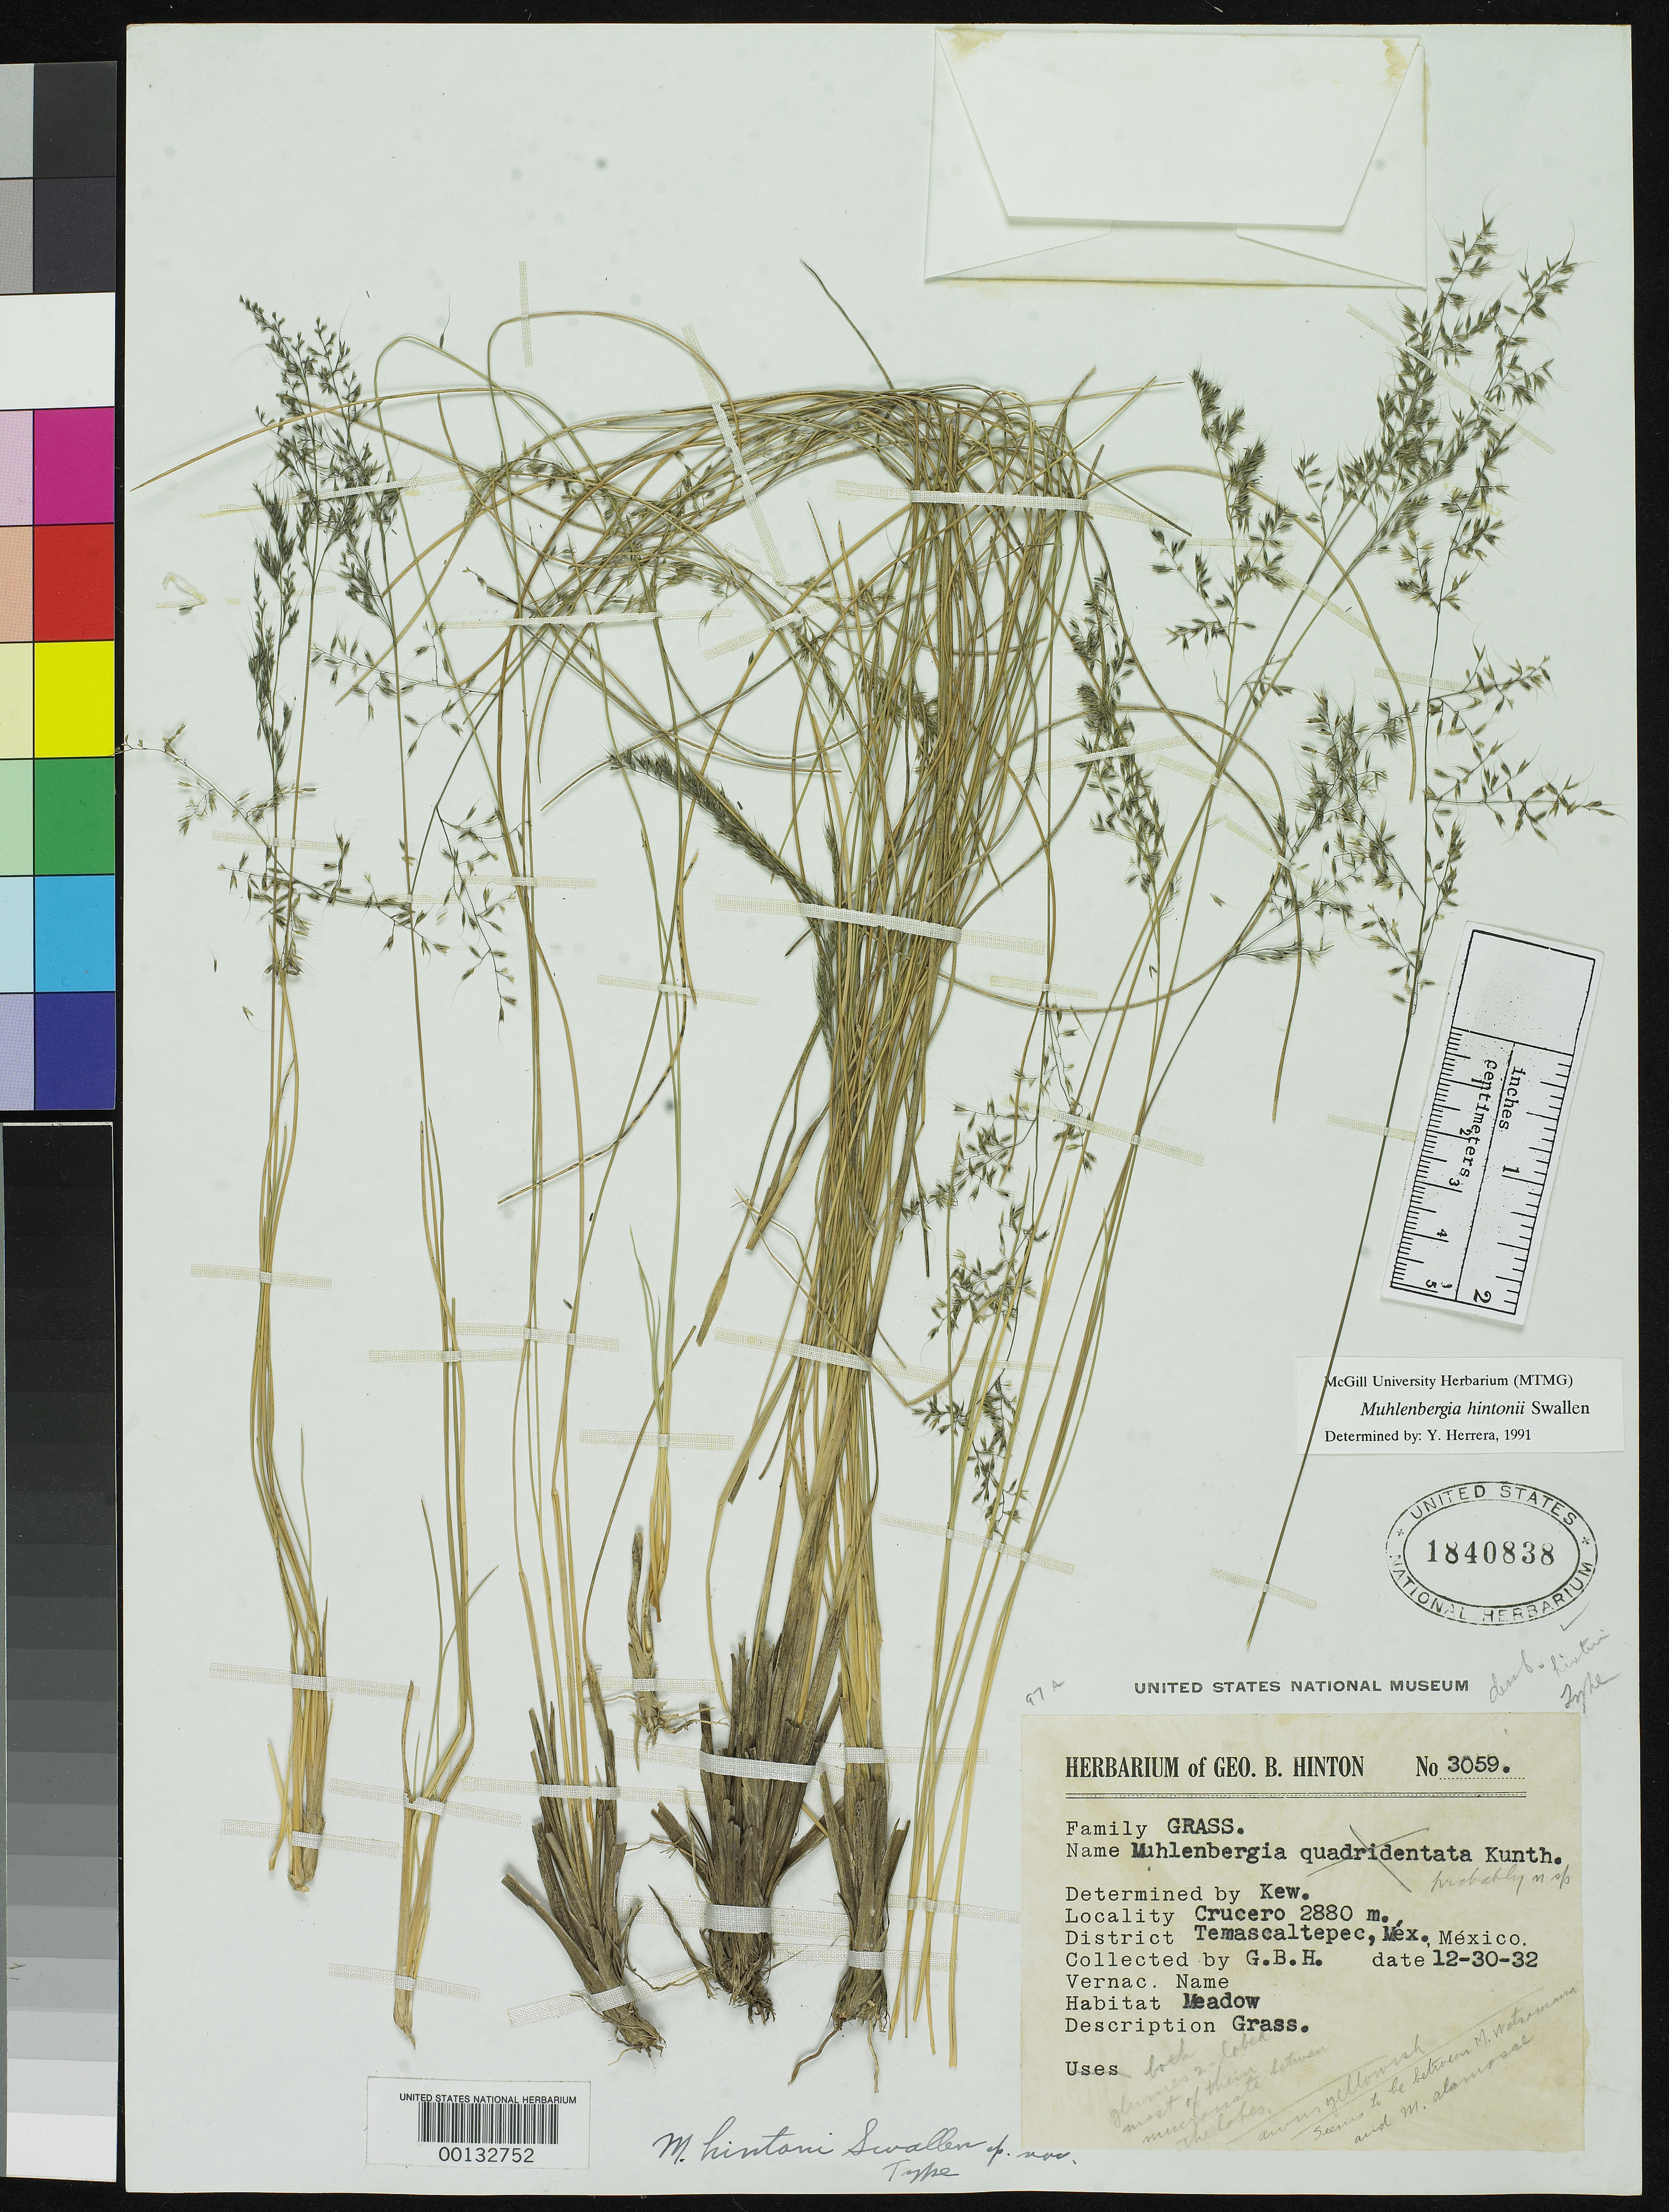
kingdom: Plantae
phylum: Tracheophyta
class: Liliopsida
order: Poales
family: Poaceae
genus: Muhlenbergia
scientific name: Muhlenbergia hintoni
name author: Swallen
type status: Holotype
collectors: G. B. Hinton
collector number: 3059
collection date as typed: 30 Dec 1932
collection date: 1932-12-30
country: Mexico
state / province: México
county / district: Temascaltepec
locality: Crucero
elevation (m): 2880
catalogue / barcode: US 1840838